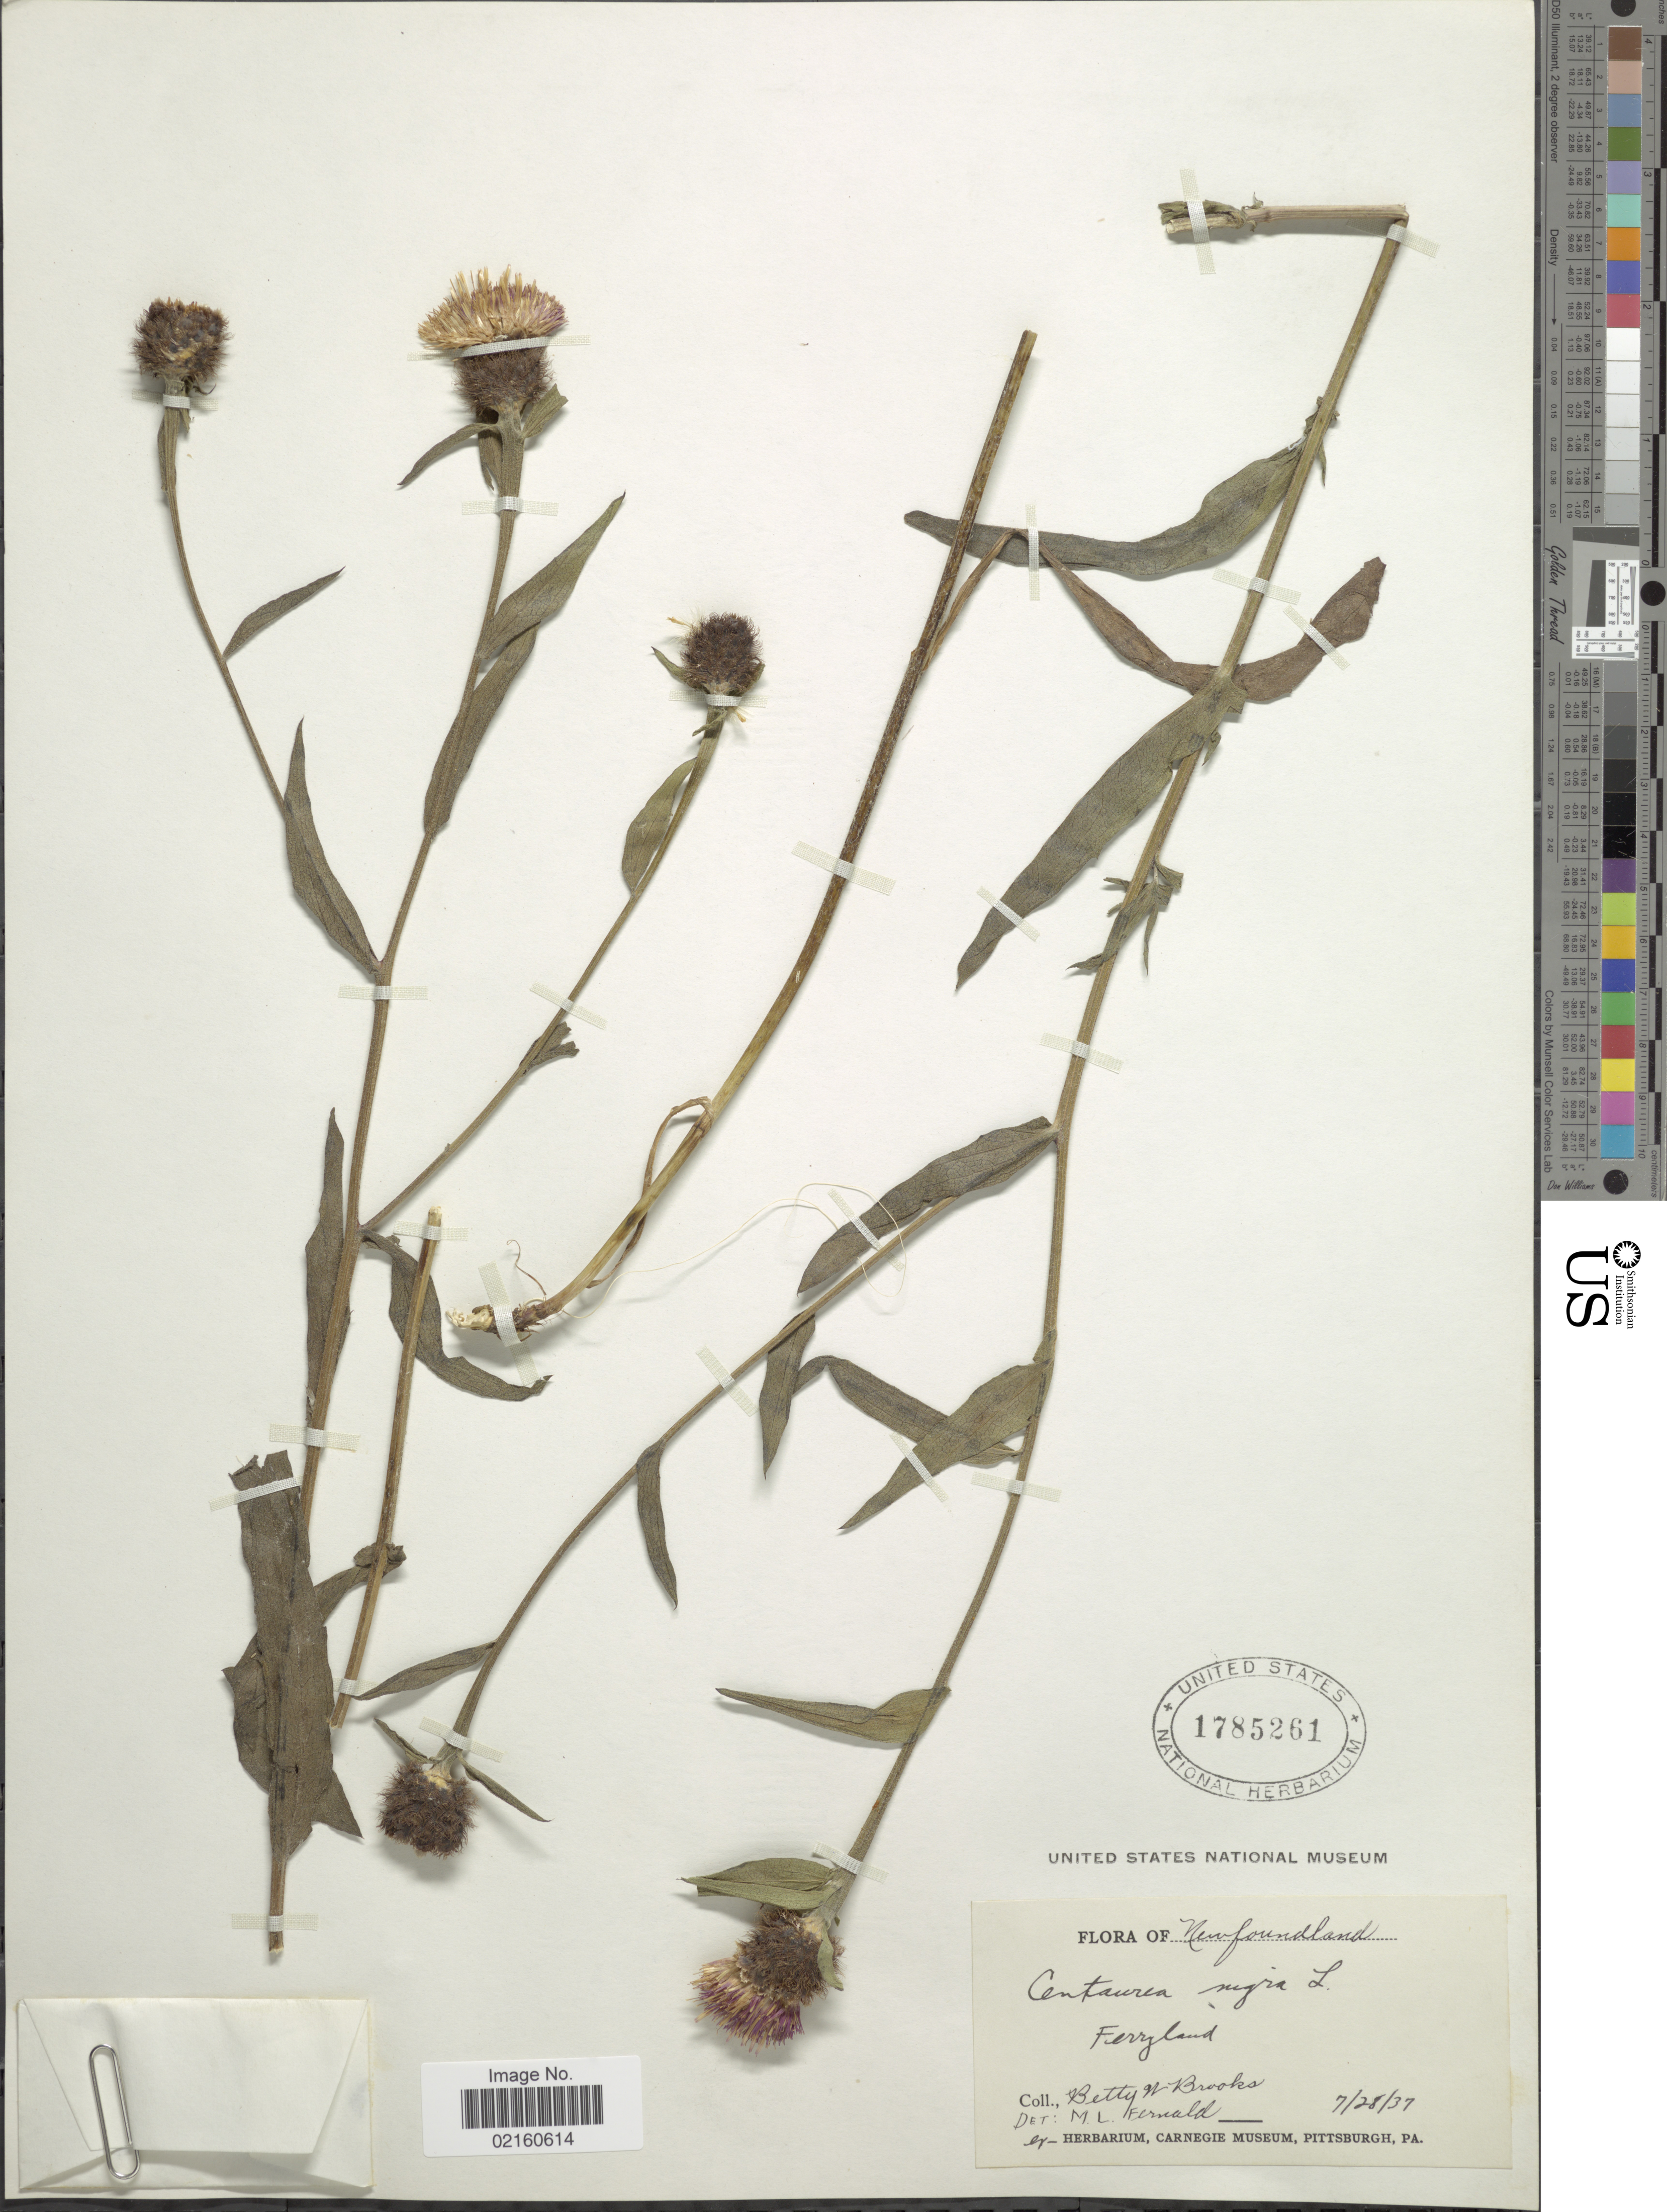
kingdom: Plantae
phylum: Tracheophyta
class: Magnoliopsida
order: Asterales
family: Asteraceae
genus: Centaurea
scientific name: Centaurea nigra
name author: L.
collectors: B. Brooks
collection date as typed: Transcribed d/m/y: 28/7/37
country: Canada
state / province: Newfoundland and Labrador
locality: Ferryland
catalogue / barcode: US 1785261